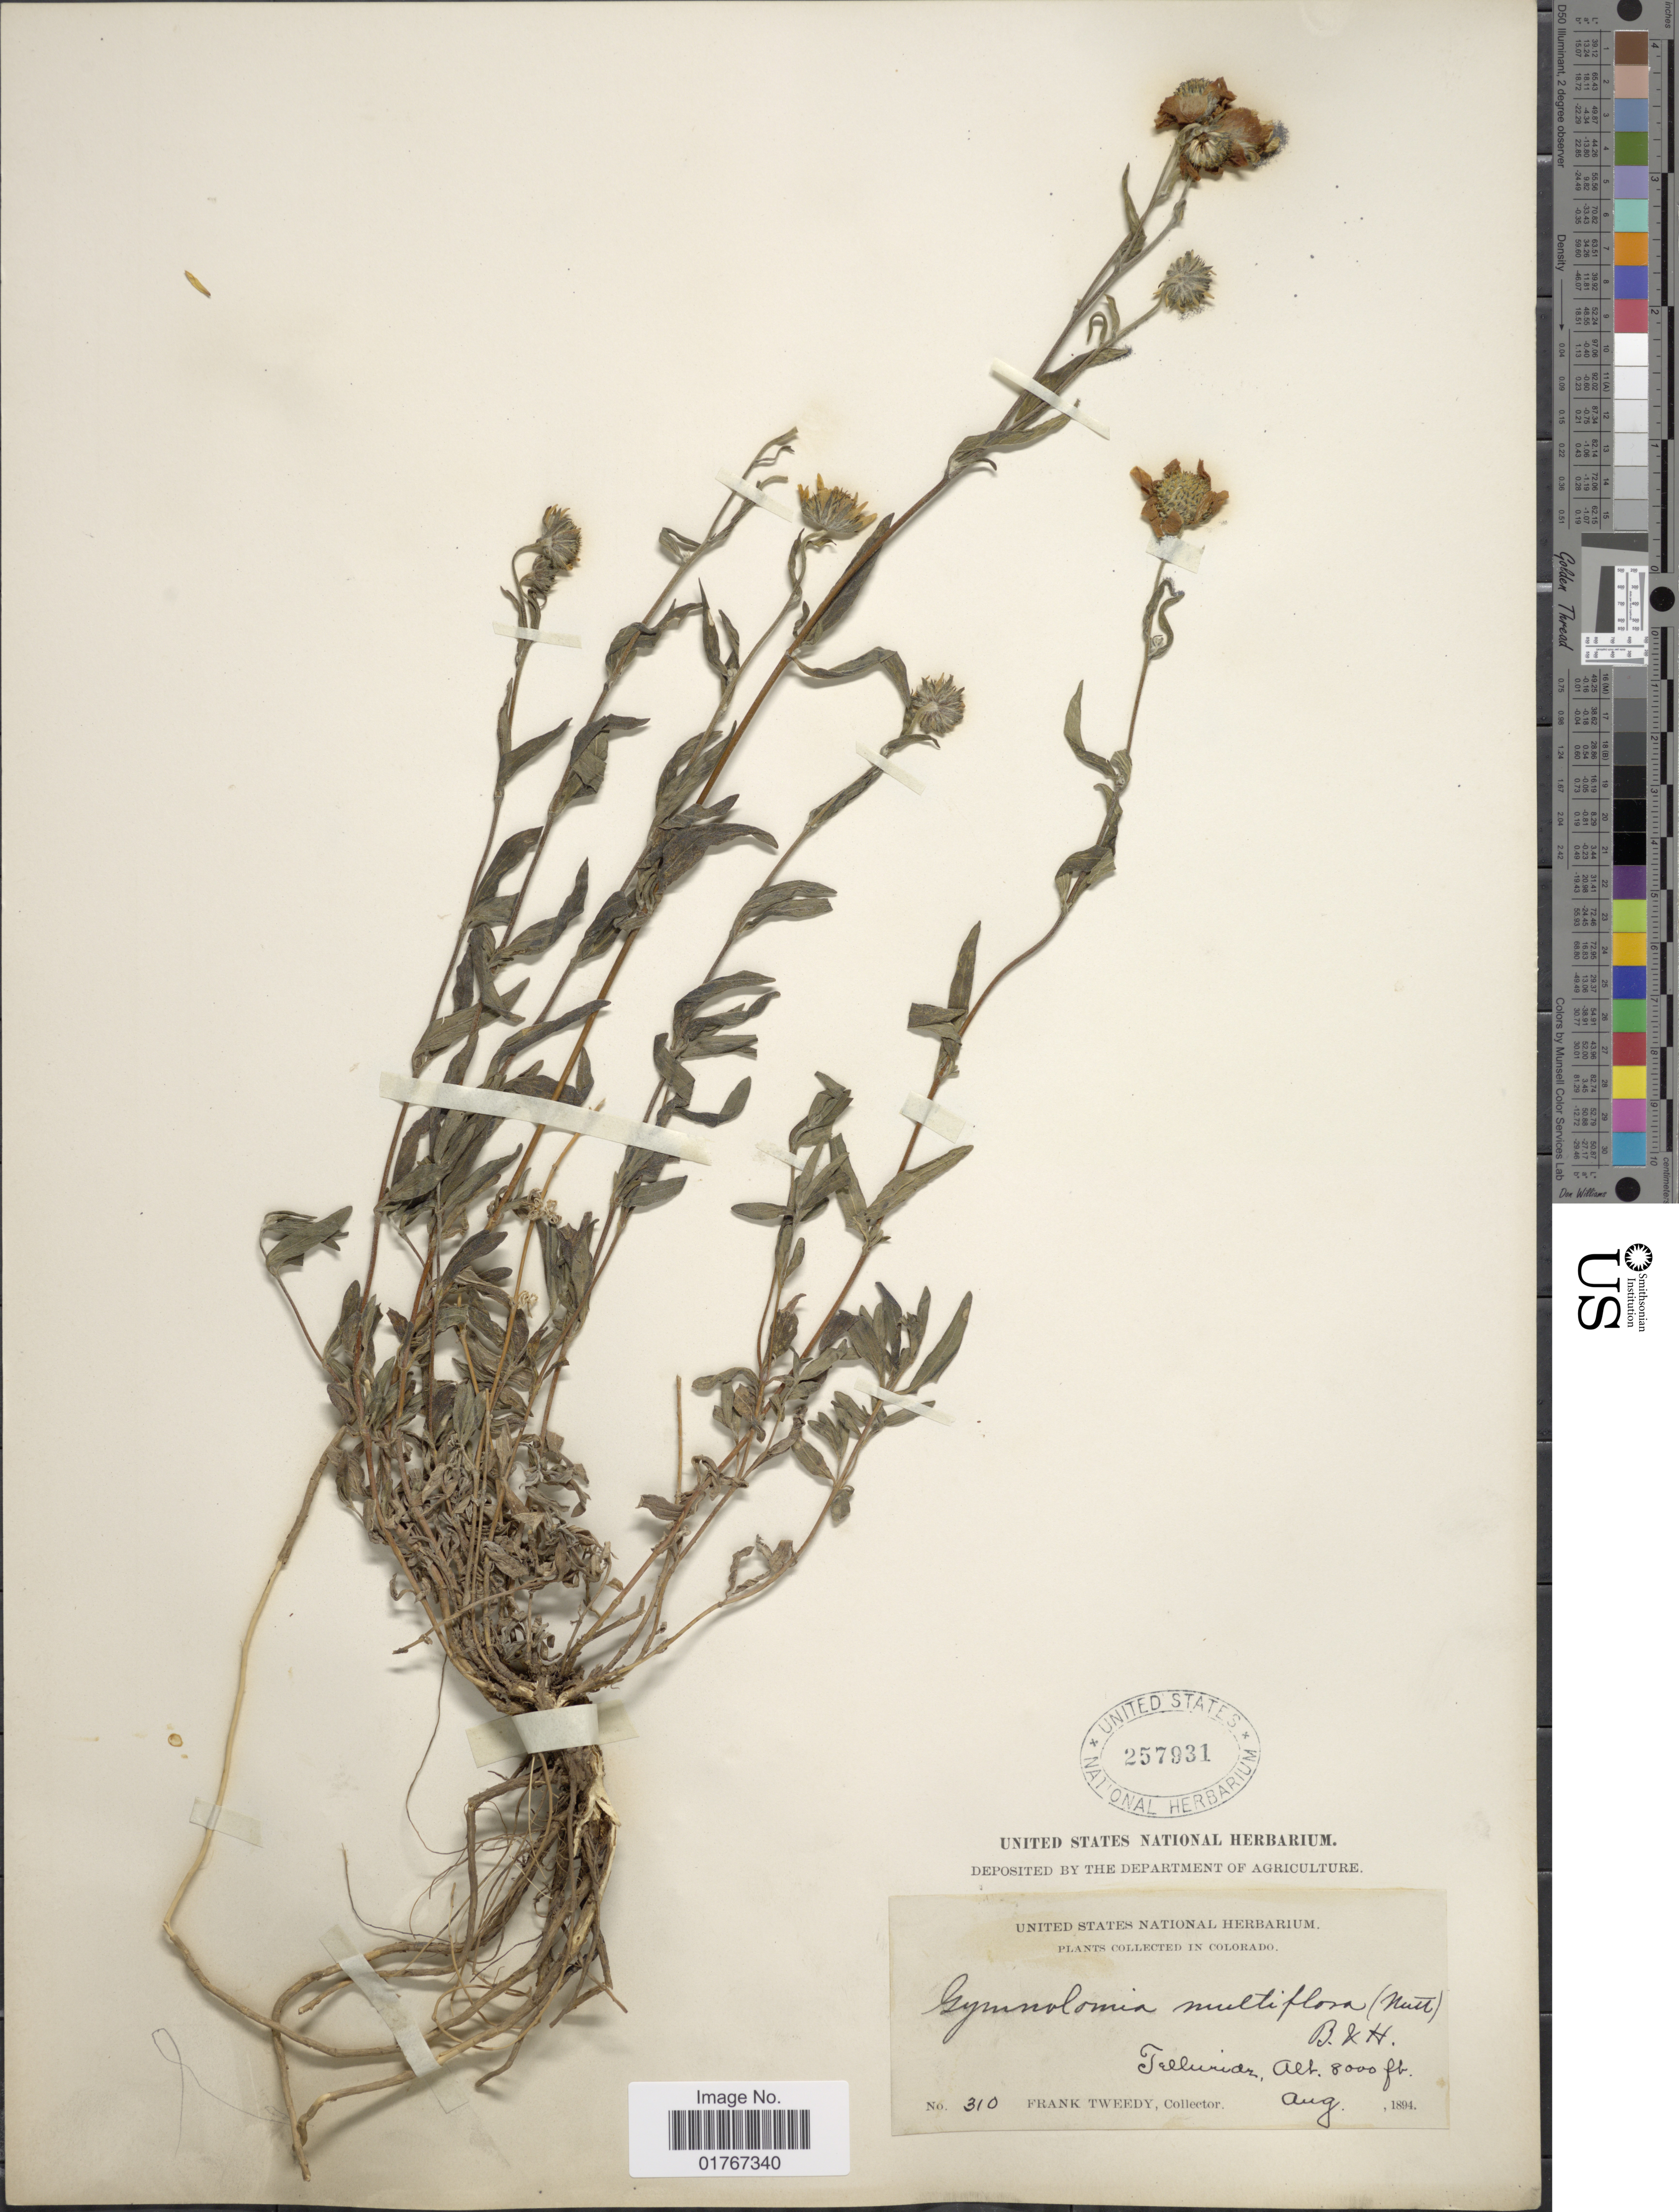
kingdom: Plantae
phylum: Tracheophyta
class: Magnoliopsida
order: Asterales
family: Asteraceae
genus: Heliomeris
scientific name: Heliomeris multiflora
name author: Nutt.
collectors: F. Tweedy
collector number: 310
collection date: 1894-08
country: United States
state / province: Colorado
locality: Telluvian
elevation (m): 2438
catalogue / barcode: US 257931